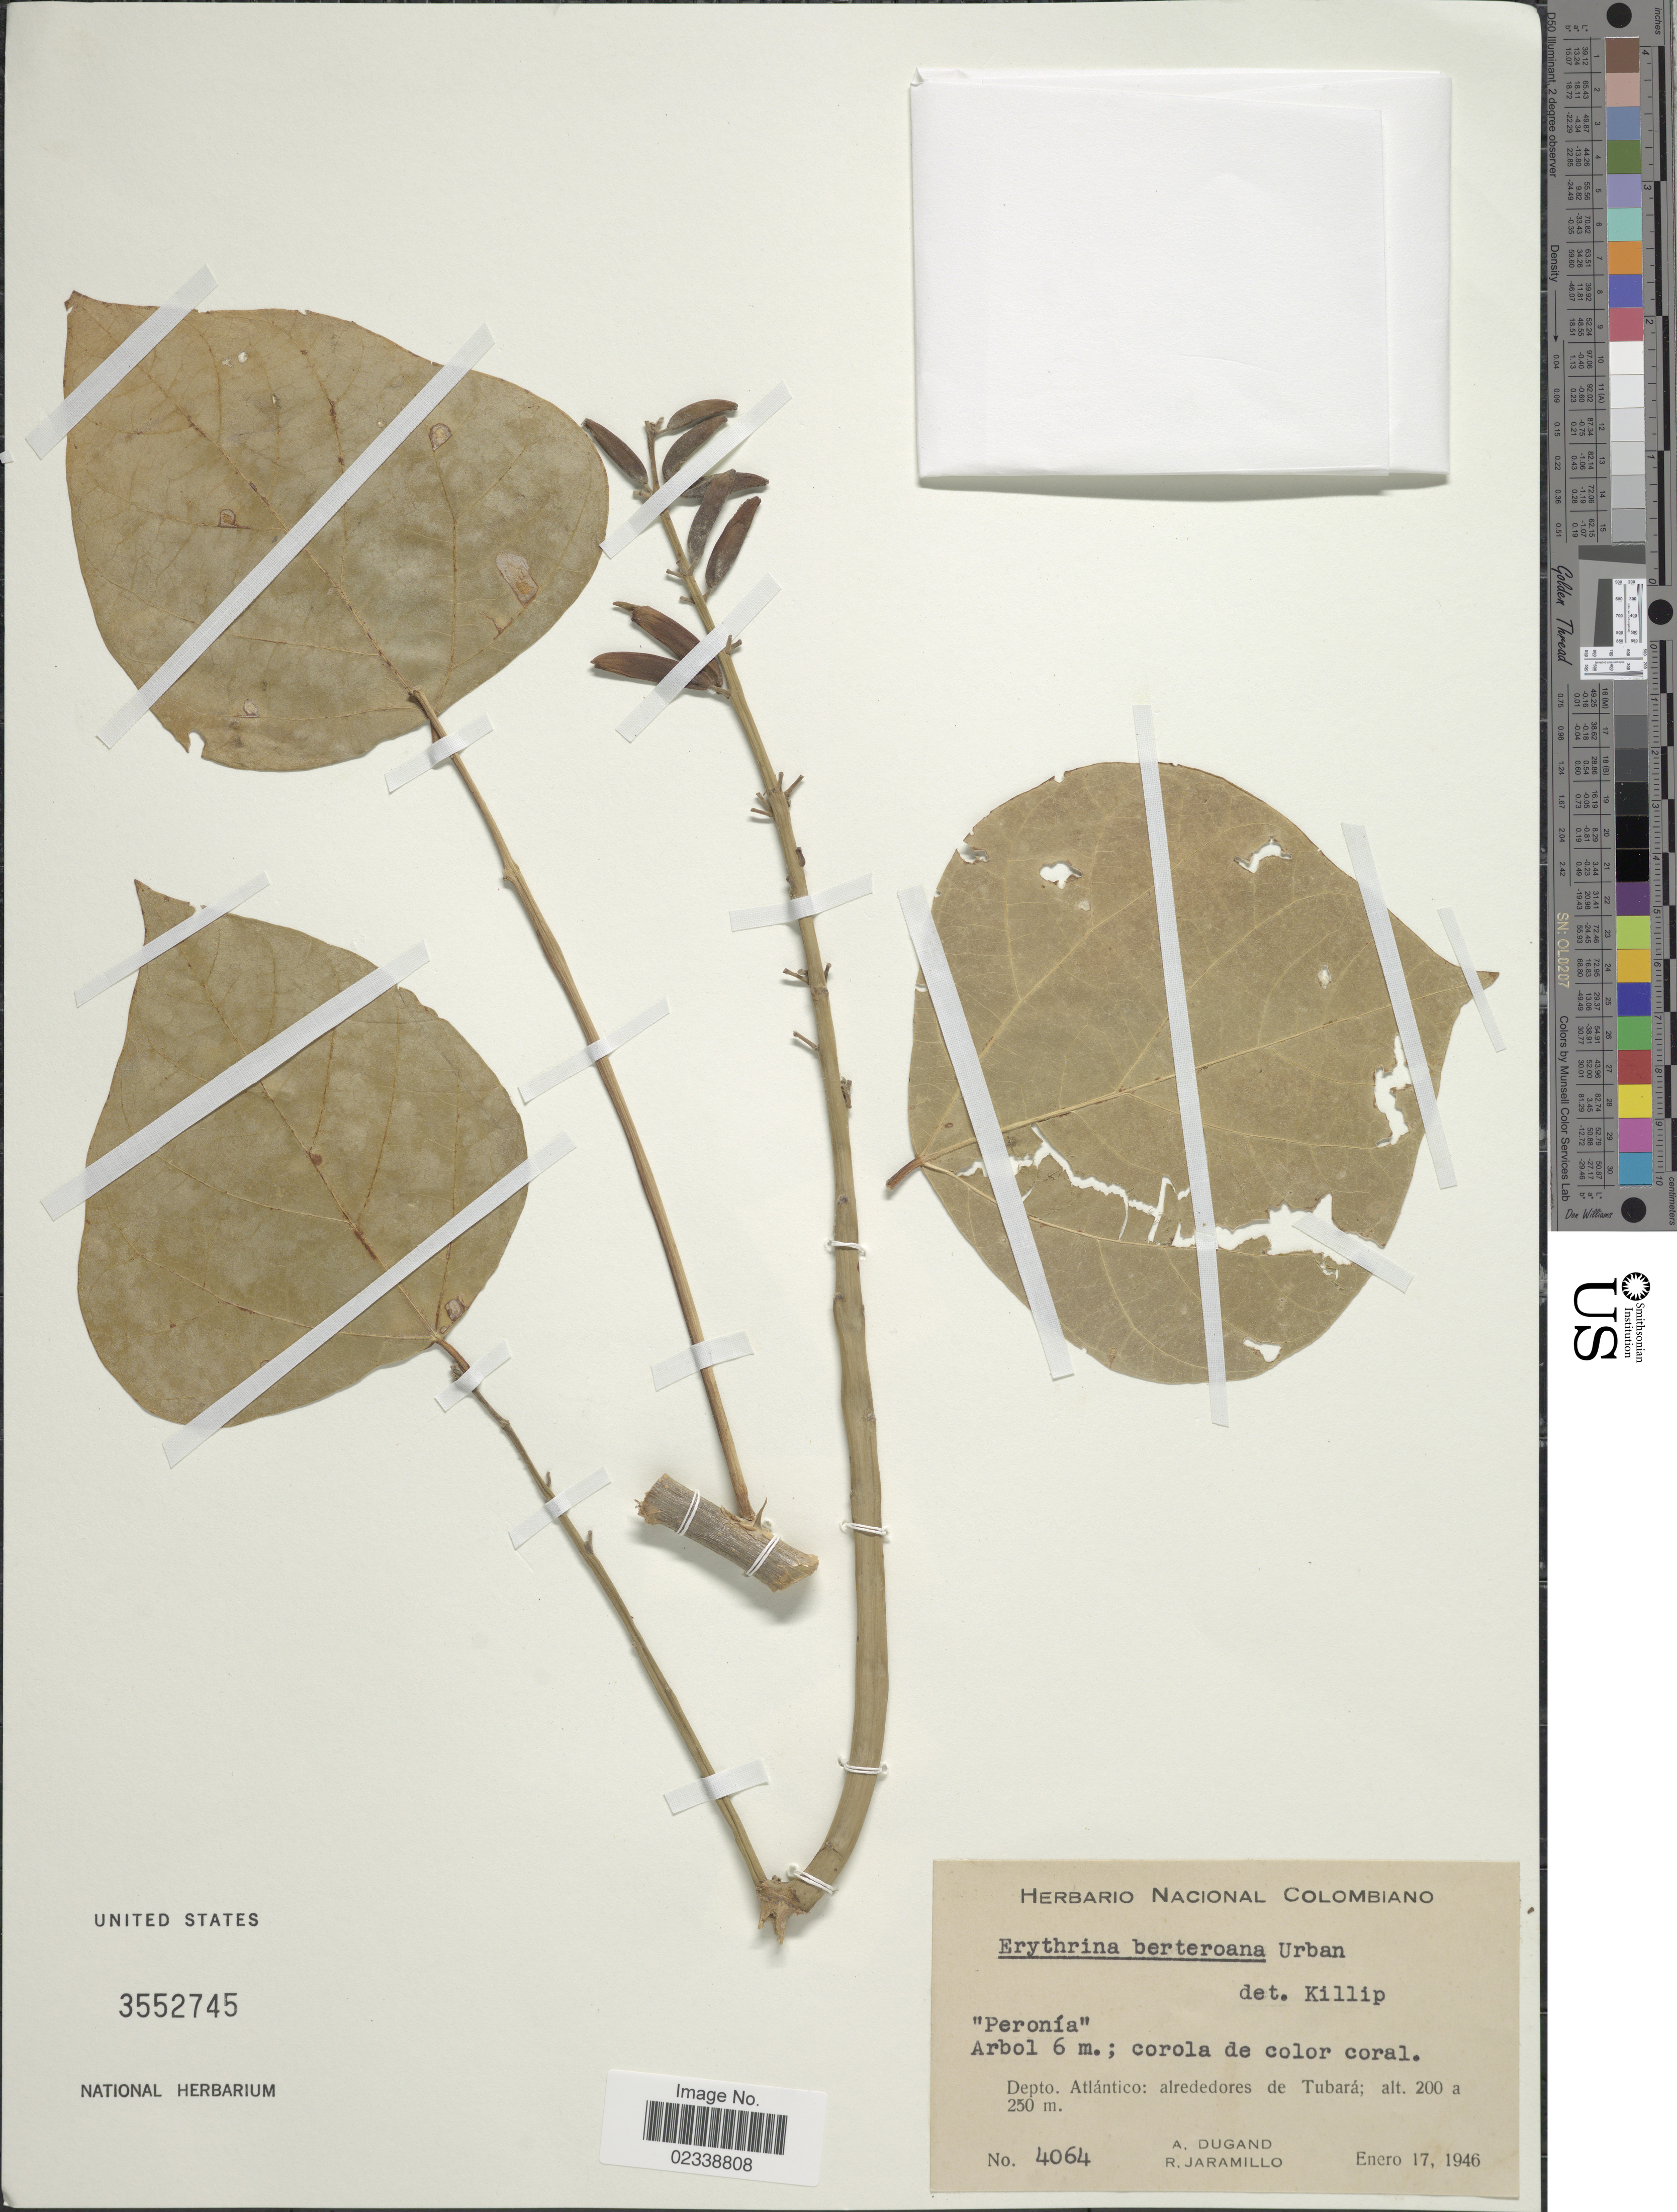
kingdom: Plantae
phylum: Tracheophyta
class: Magnoliopsida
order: Fabales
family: Fabaceae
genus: Erythrina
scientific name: Erythrina berteroana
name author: Urb.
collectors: A. Dugand & R. Jaramillo M.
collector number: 4064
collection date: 1946-01-17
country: Colombia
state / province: Atlántico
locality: Alrededores de Tubara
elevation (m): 200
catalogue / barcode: US 3552745